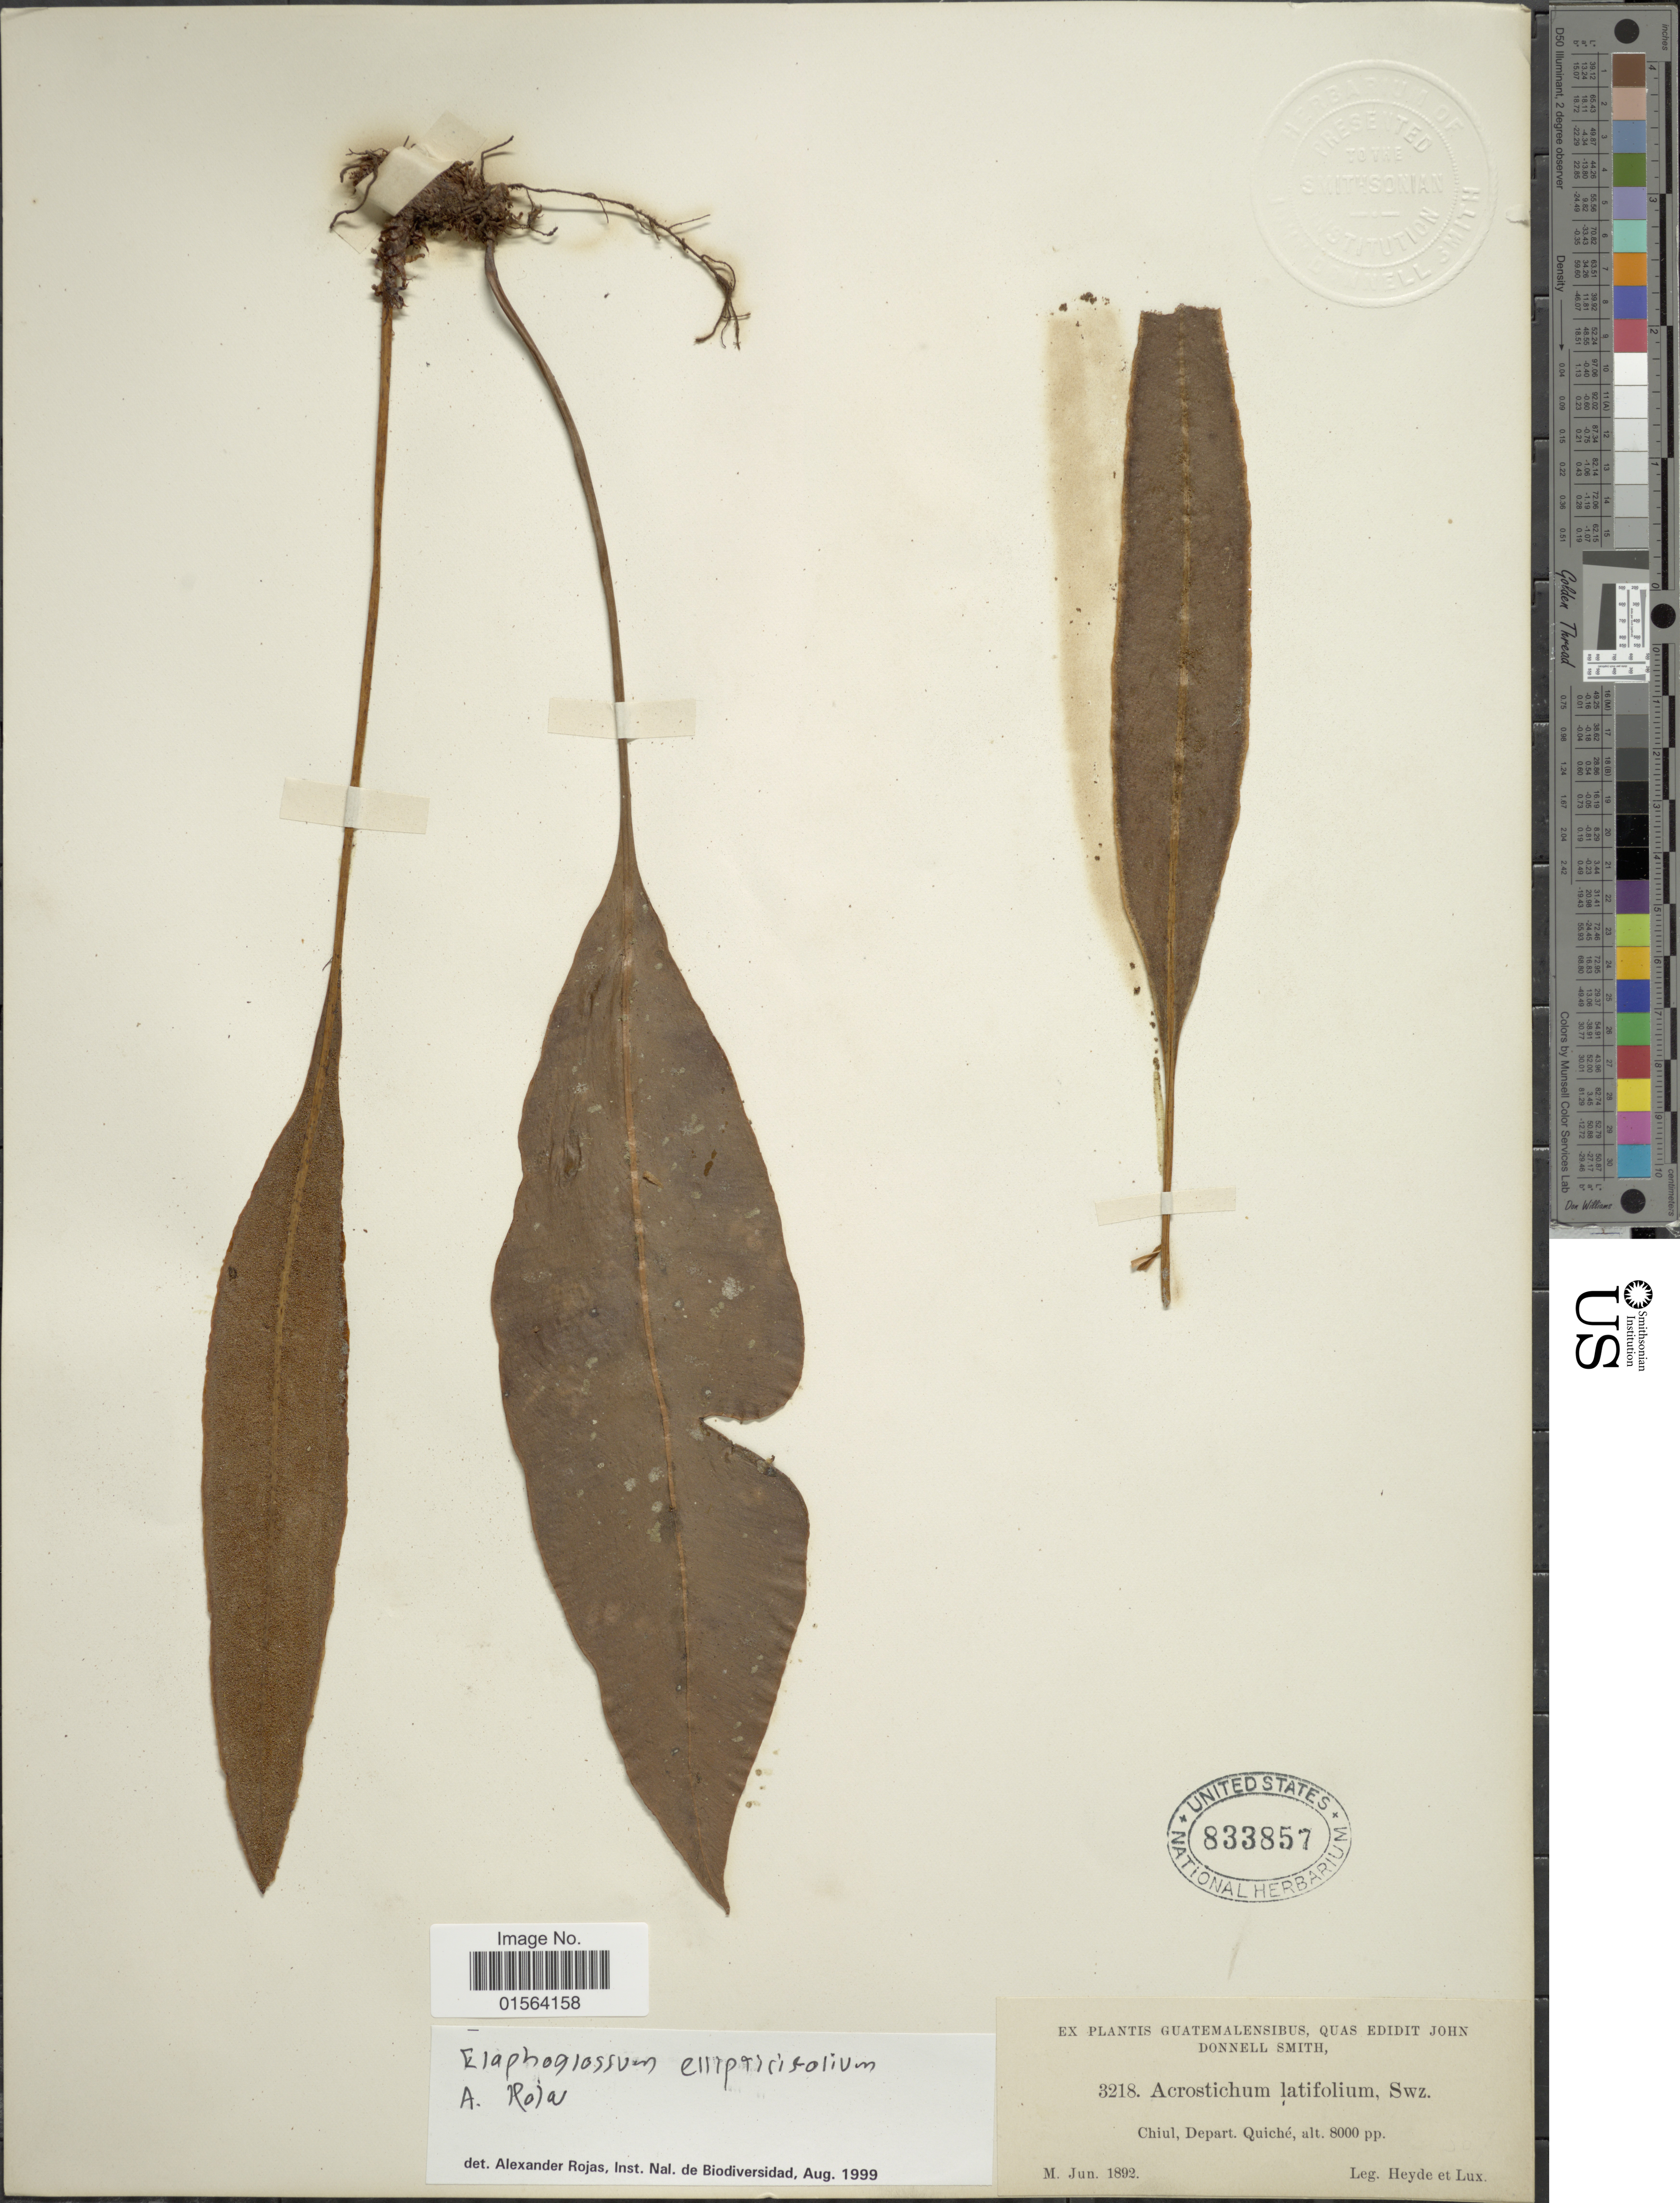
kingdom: Plantae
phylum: Tracheophyta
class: Polypodiopsida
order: Polypodiales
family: Dryopteridaceae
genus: Elaphoglossum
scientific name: Elaphoglossum latifolium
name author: (Sw.) J. Sm.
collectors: Heyde & Lux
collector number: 3218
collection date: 1892-06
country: Guatemala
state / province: El Quiché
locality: Guatemalensibus, Chiul, Depart. Quiche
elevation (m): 244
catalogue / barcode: US 833857